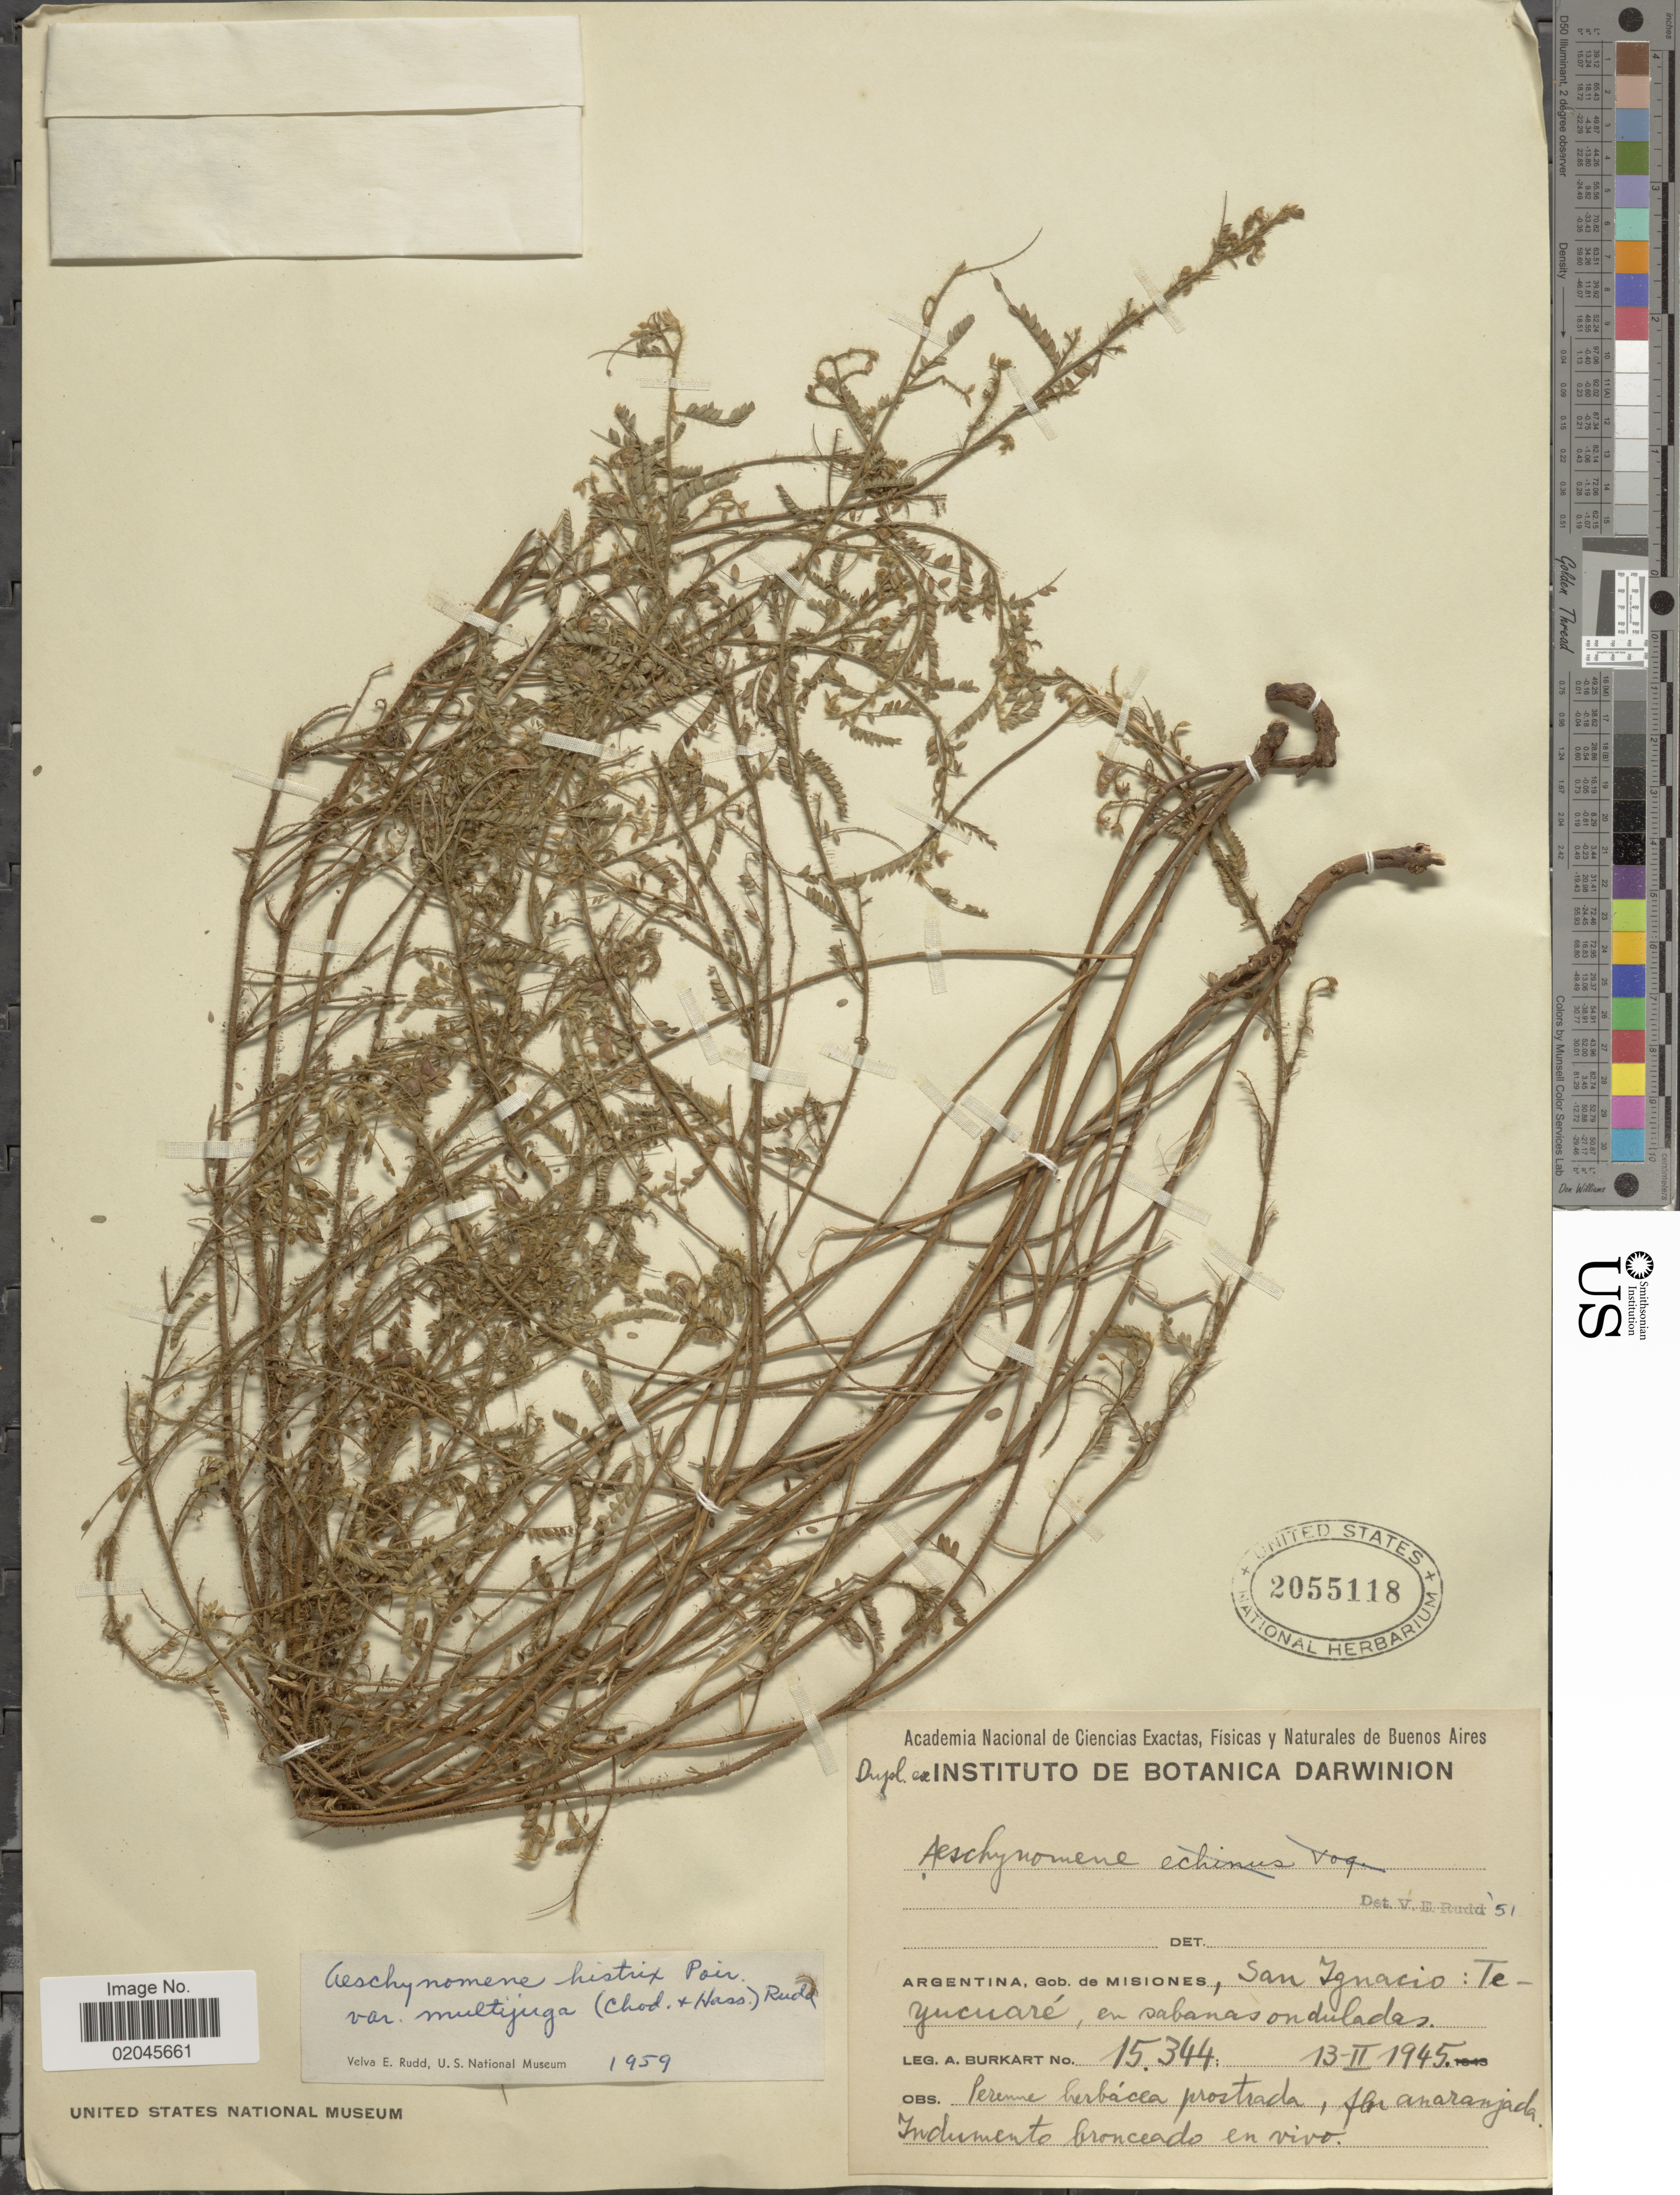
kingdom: Plantae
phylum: Tracheophyta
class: Magnoliopsida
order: Fabales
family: Fabaceae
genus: Aeschynomene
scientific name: Aeschynomene histrix var. multijuga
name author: (Chodat & Hassl.) Rudd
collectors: A. E. Burkart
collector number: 15344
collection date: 1945-02-13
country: Argentina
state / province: Misiones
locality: Gob. de Misiones, San Ignacio: Teyucuare, en sabanas on duladas.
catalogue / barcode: US 2055118